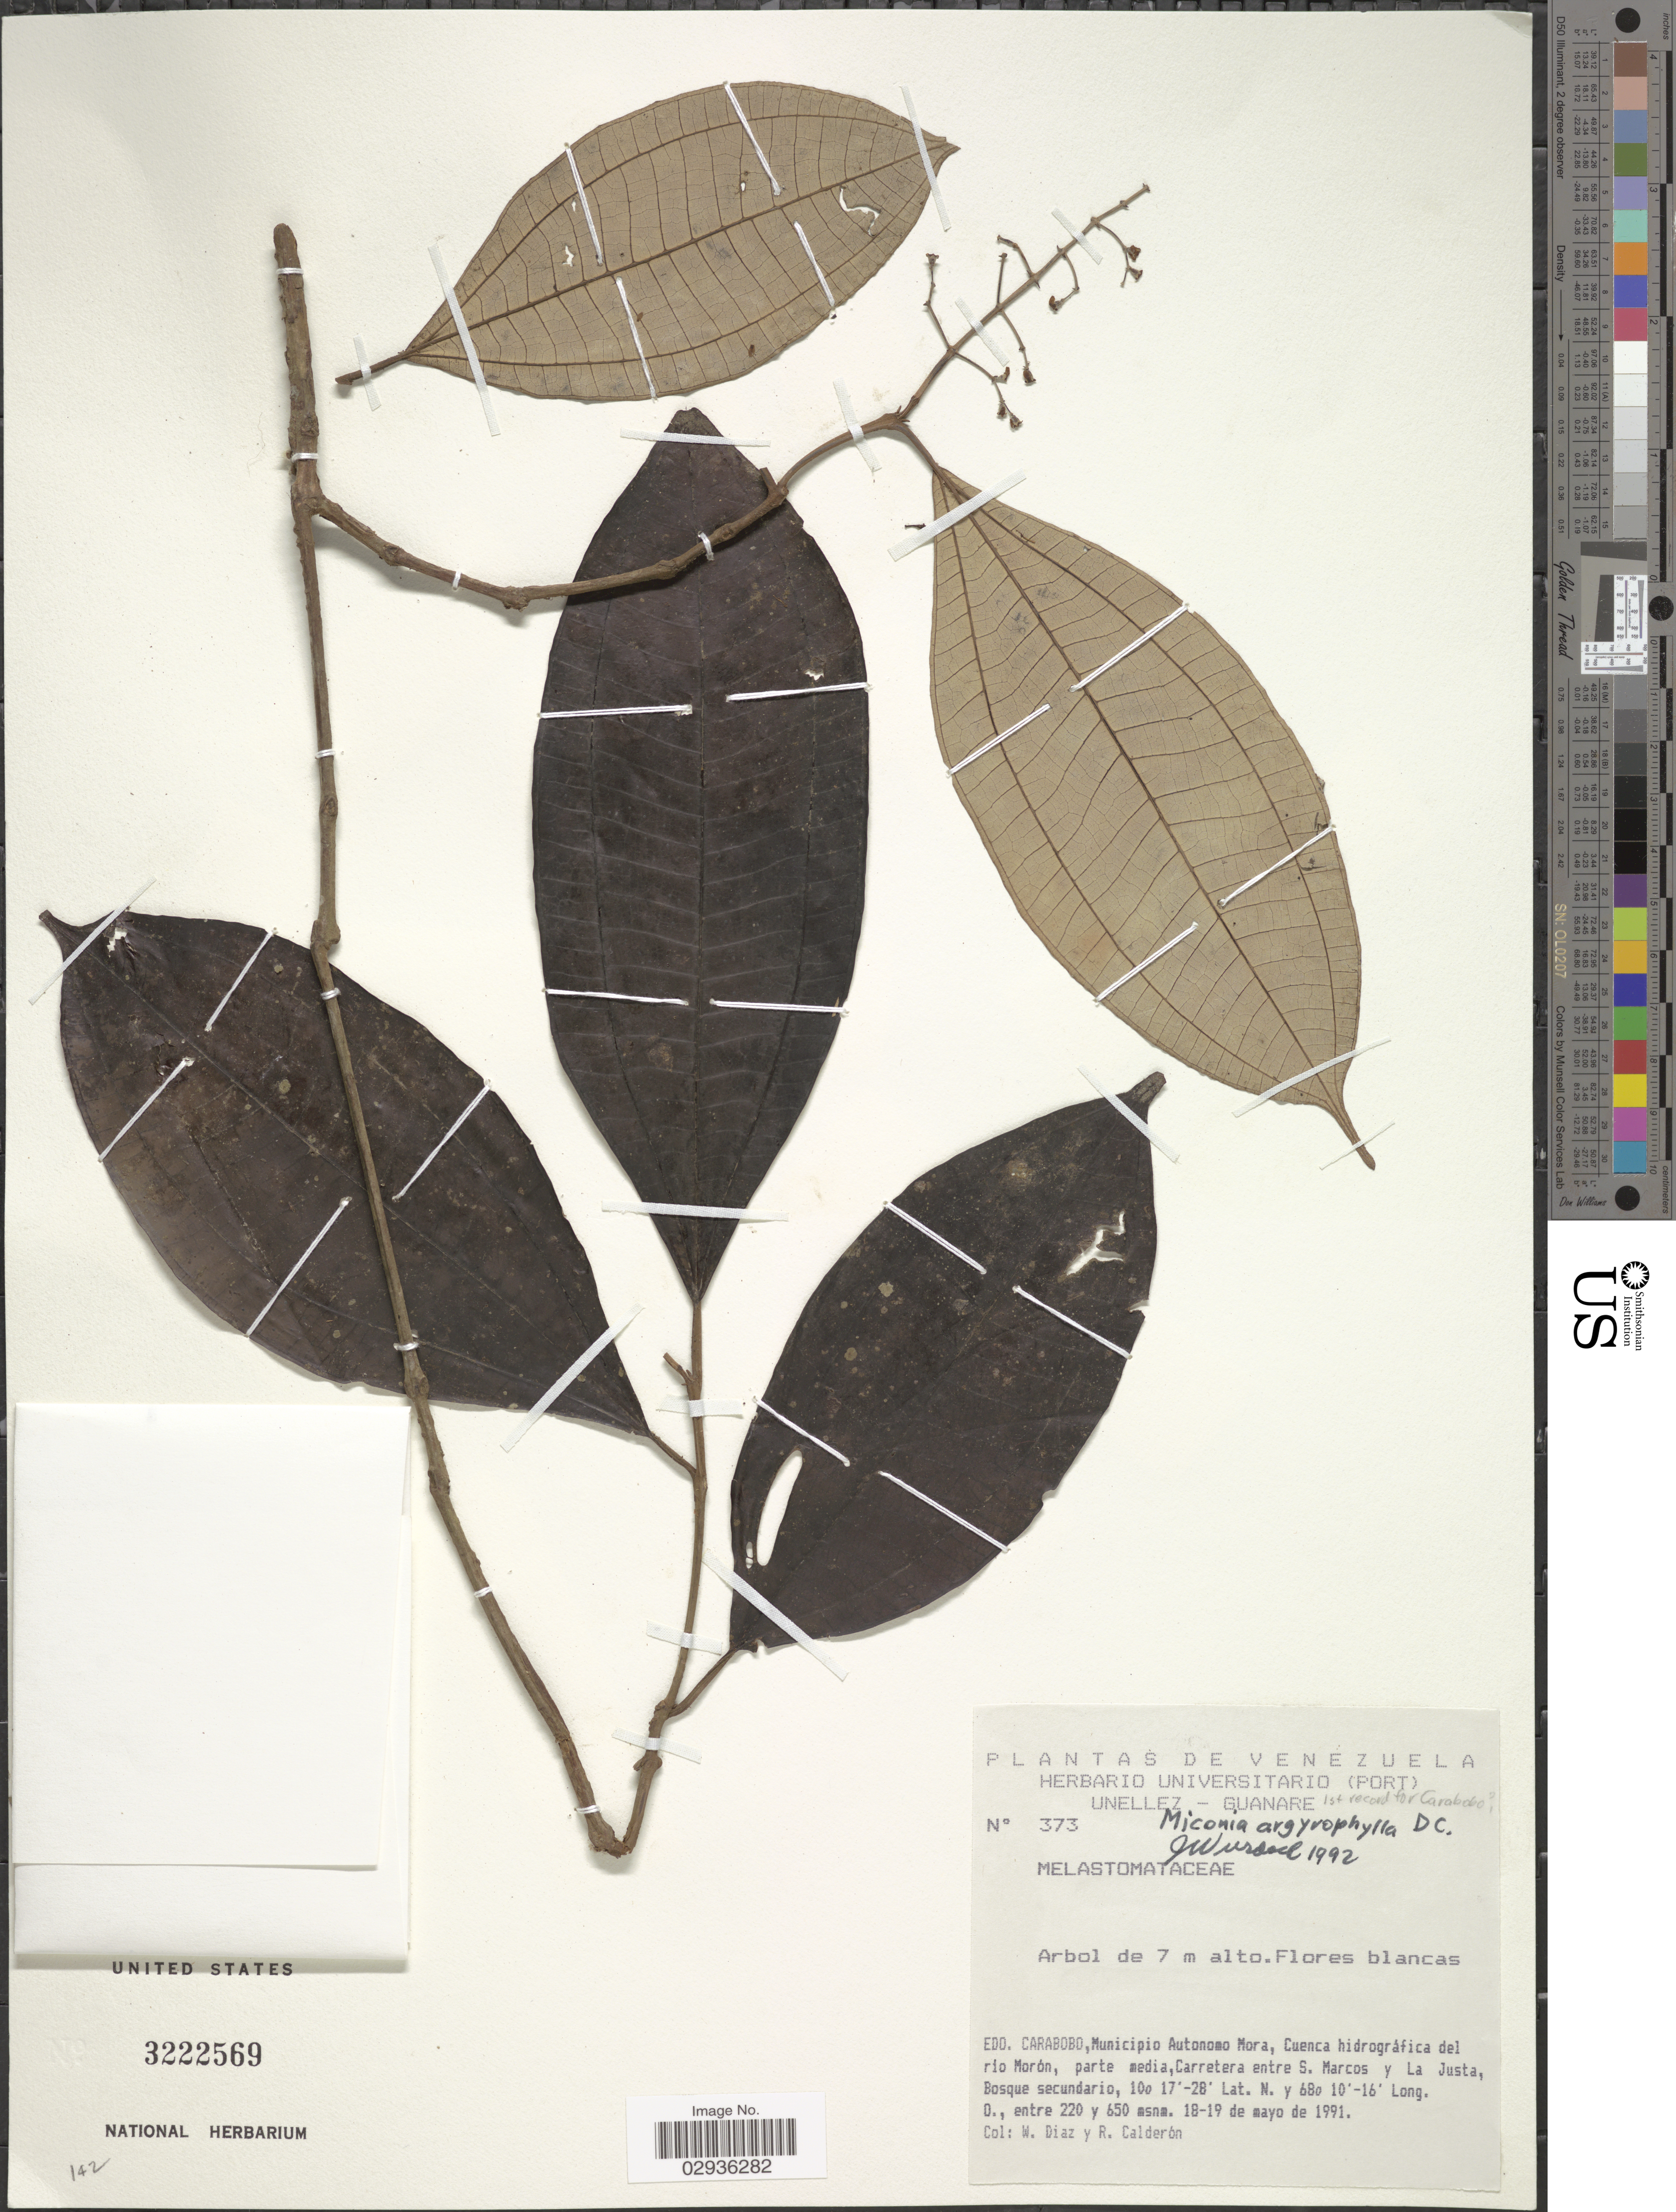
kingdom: Plantae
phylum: Tracheophyta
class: Magnoliopsida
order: Myrtales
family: Melastomataceae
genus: Miconia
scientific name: Miconia argyrophylla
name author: DC.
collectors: W. Díaz P. & R. Calderón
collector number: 373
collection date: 1991-05-18/1991-05-19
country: Venezuela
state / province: Carabobo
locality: Municipio Autonomo Mora, Cuenca hidrográfica del río Morón, parte media, Carretera entre S. Marcos y La Justa.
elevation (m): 220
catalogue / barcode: US 3222569